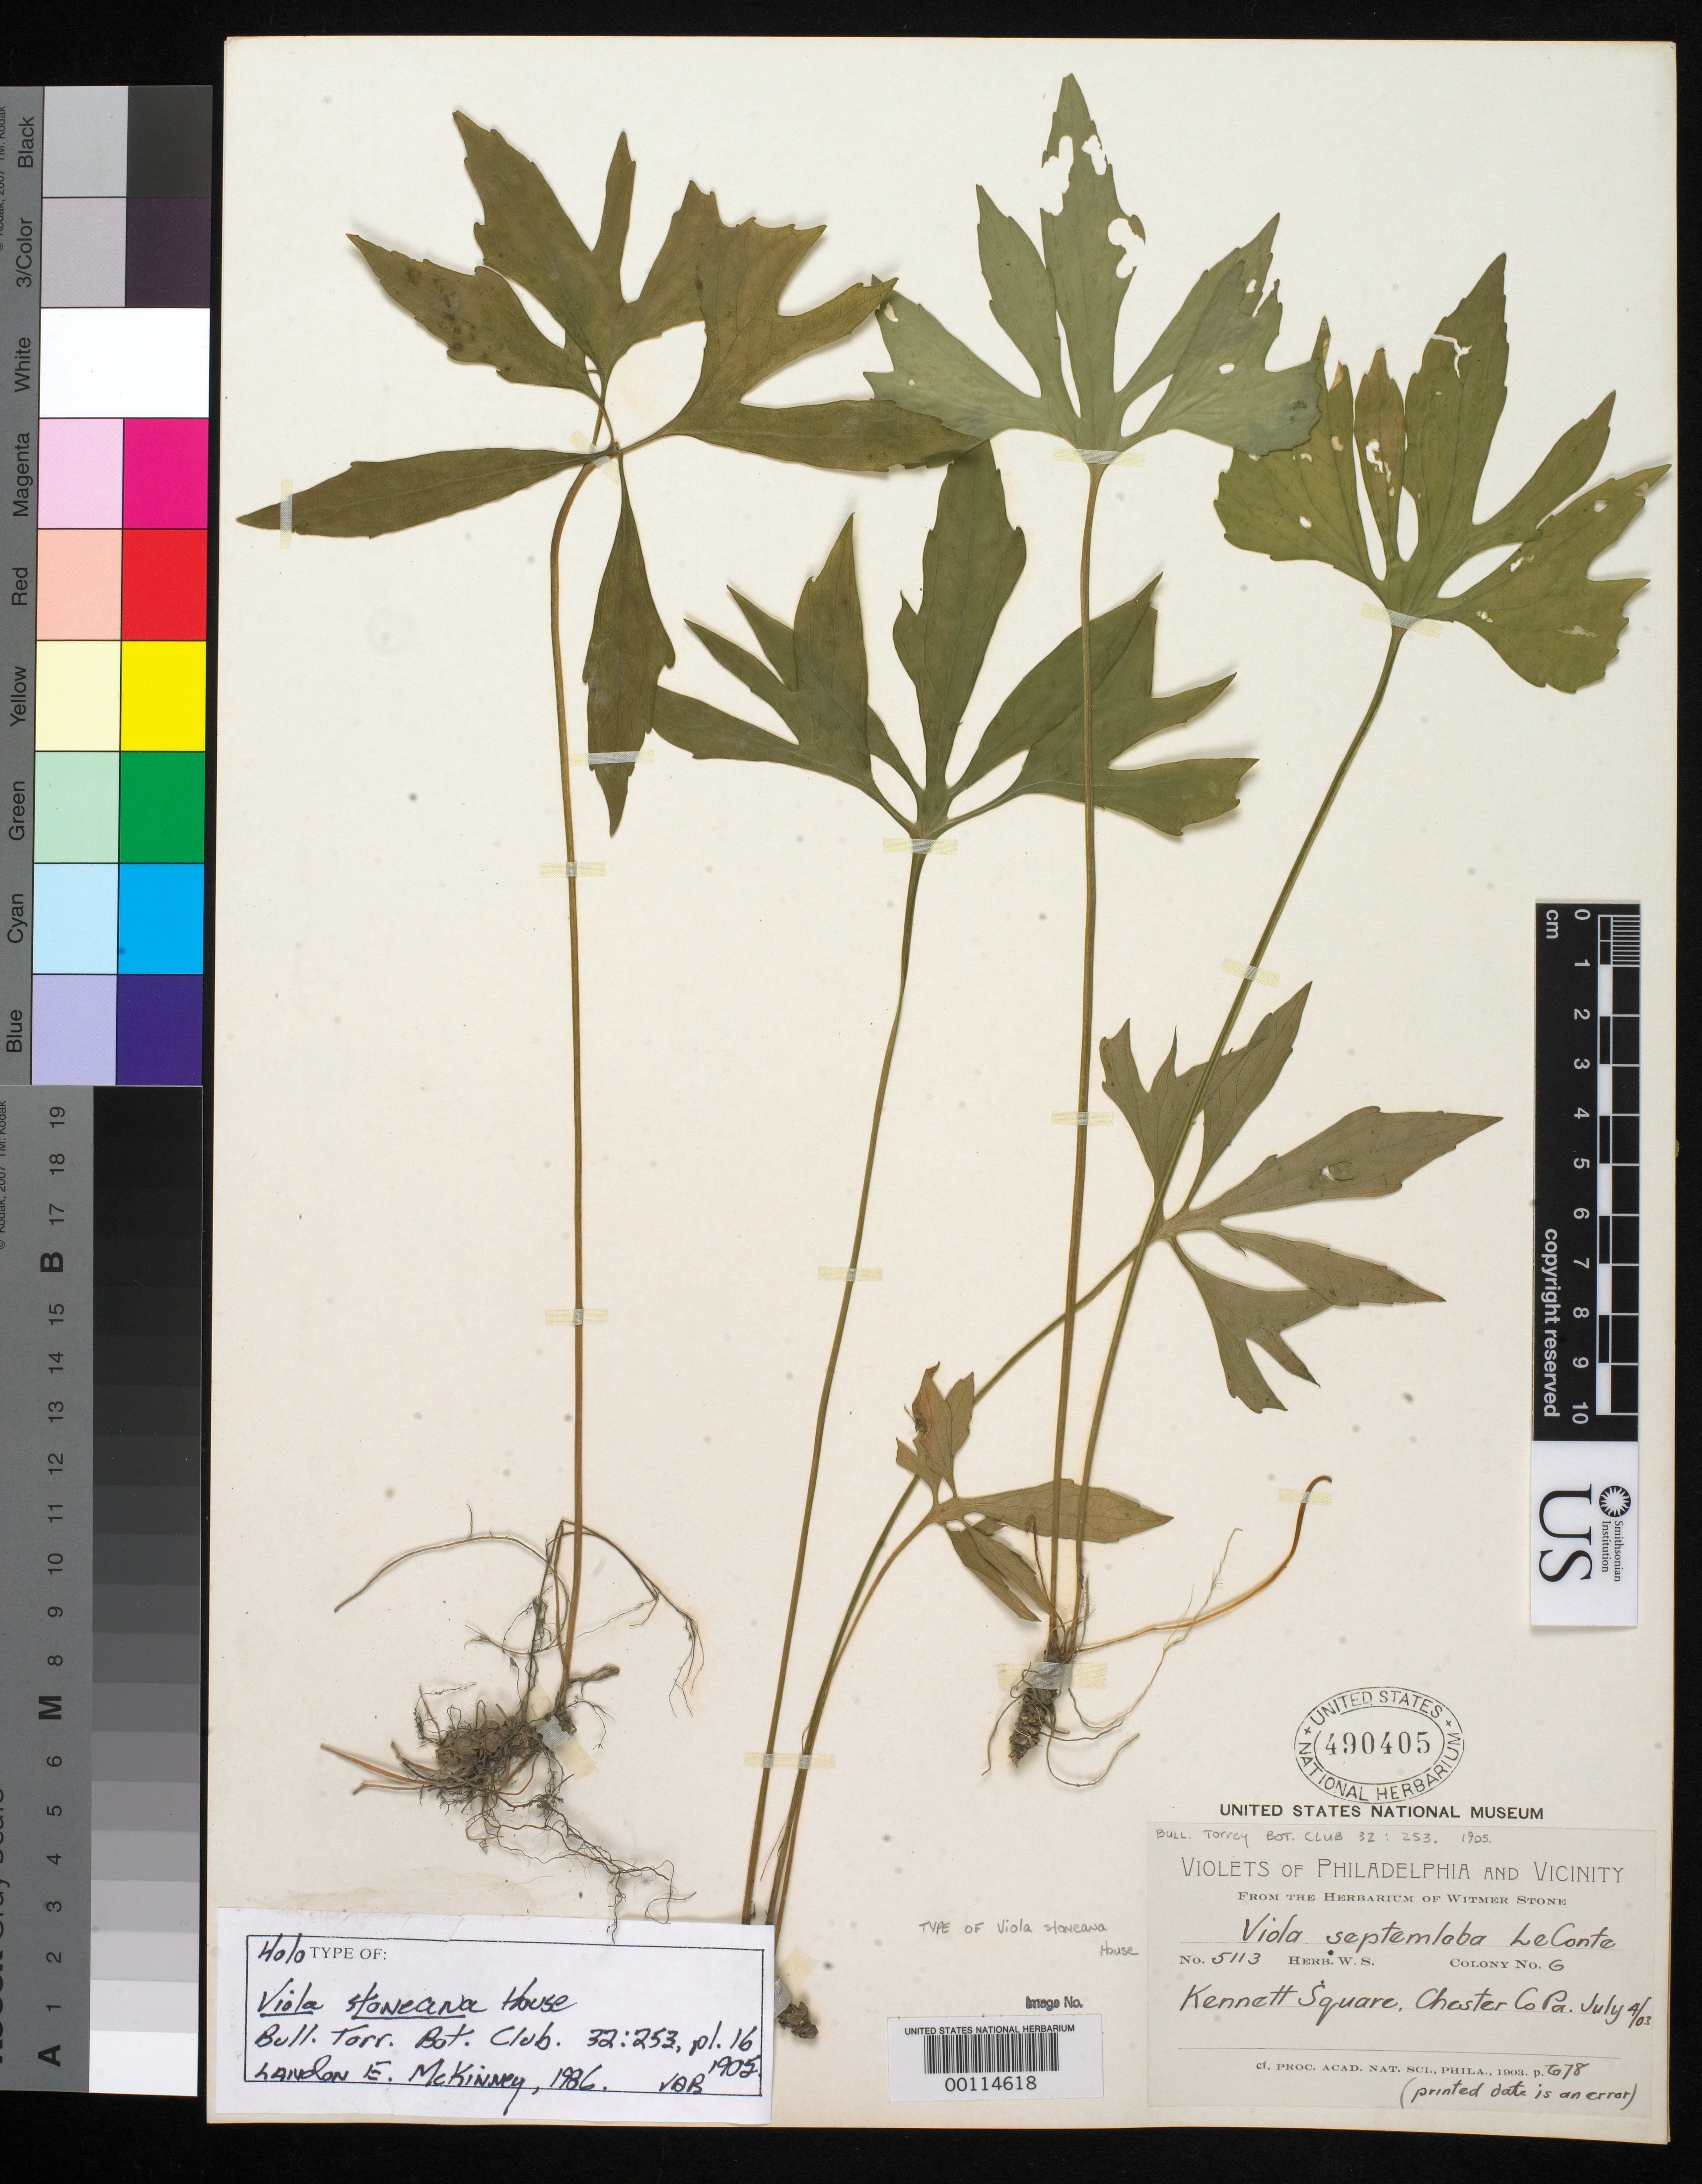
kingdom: Plantae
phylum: Tracheophyta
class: Magnoliopsida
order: Malpighiales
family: Violaceae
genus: Viola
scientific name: Viola stoneana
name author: House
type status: Holotype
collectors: W. Stone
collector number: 5113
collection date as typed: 04 Jul 1903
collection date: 1903-07-04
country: United States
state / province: Pennsylvania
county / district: Chester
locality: Kennett Square.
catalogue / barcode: US 490405